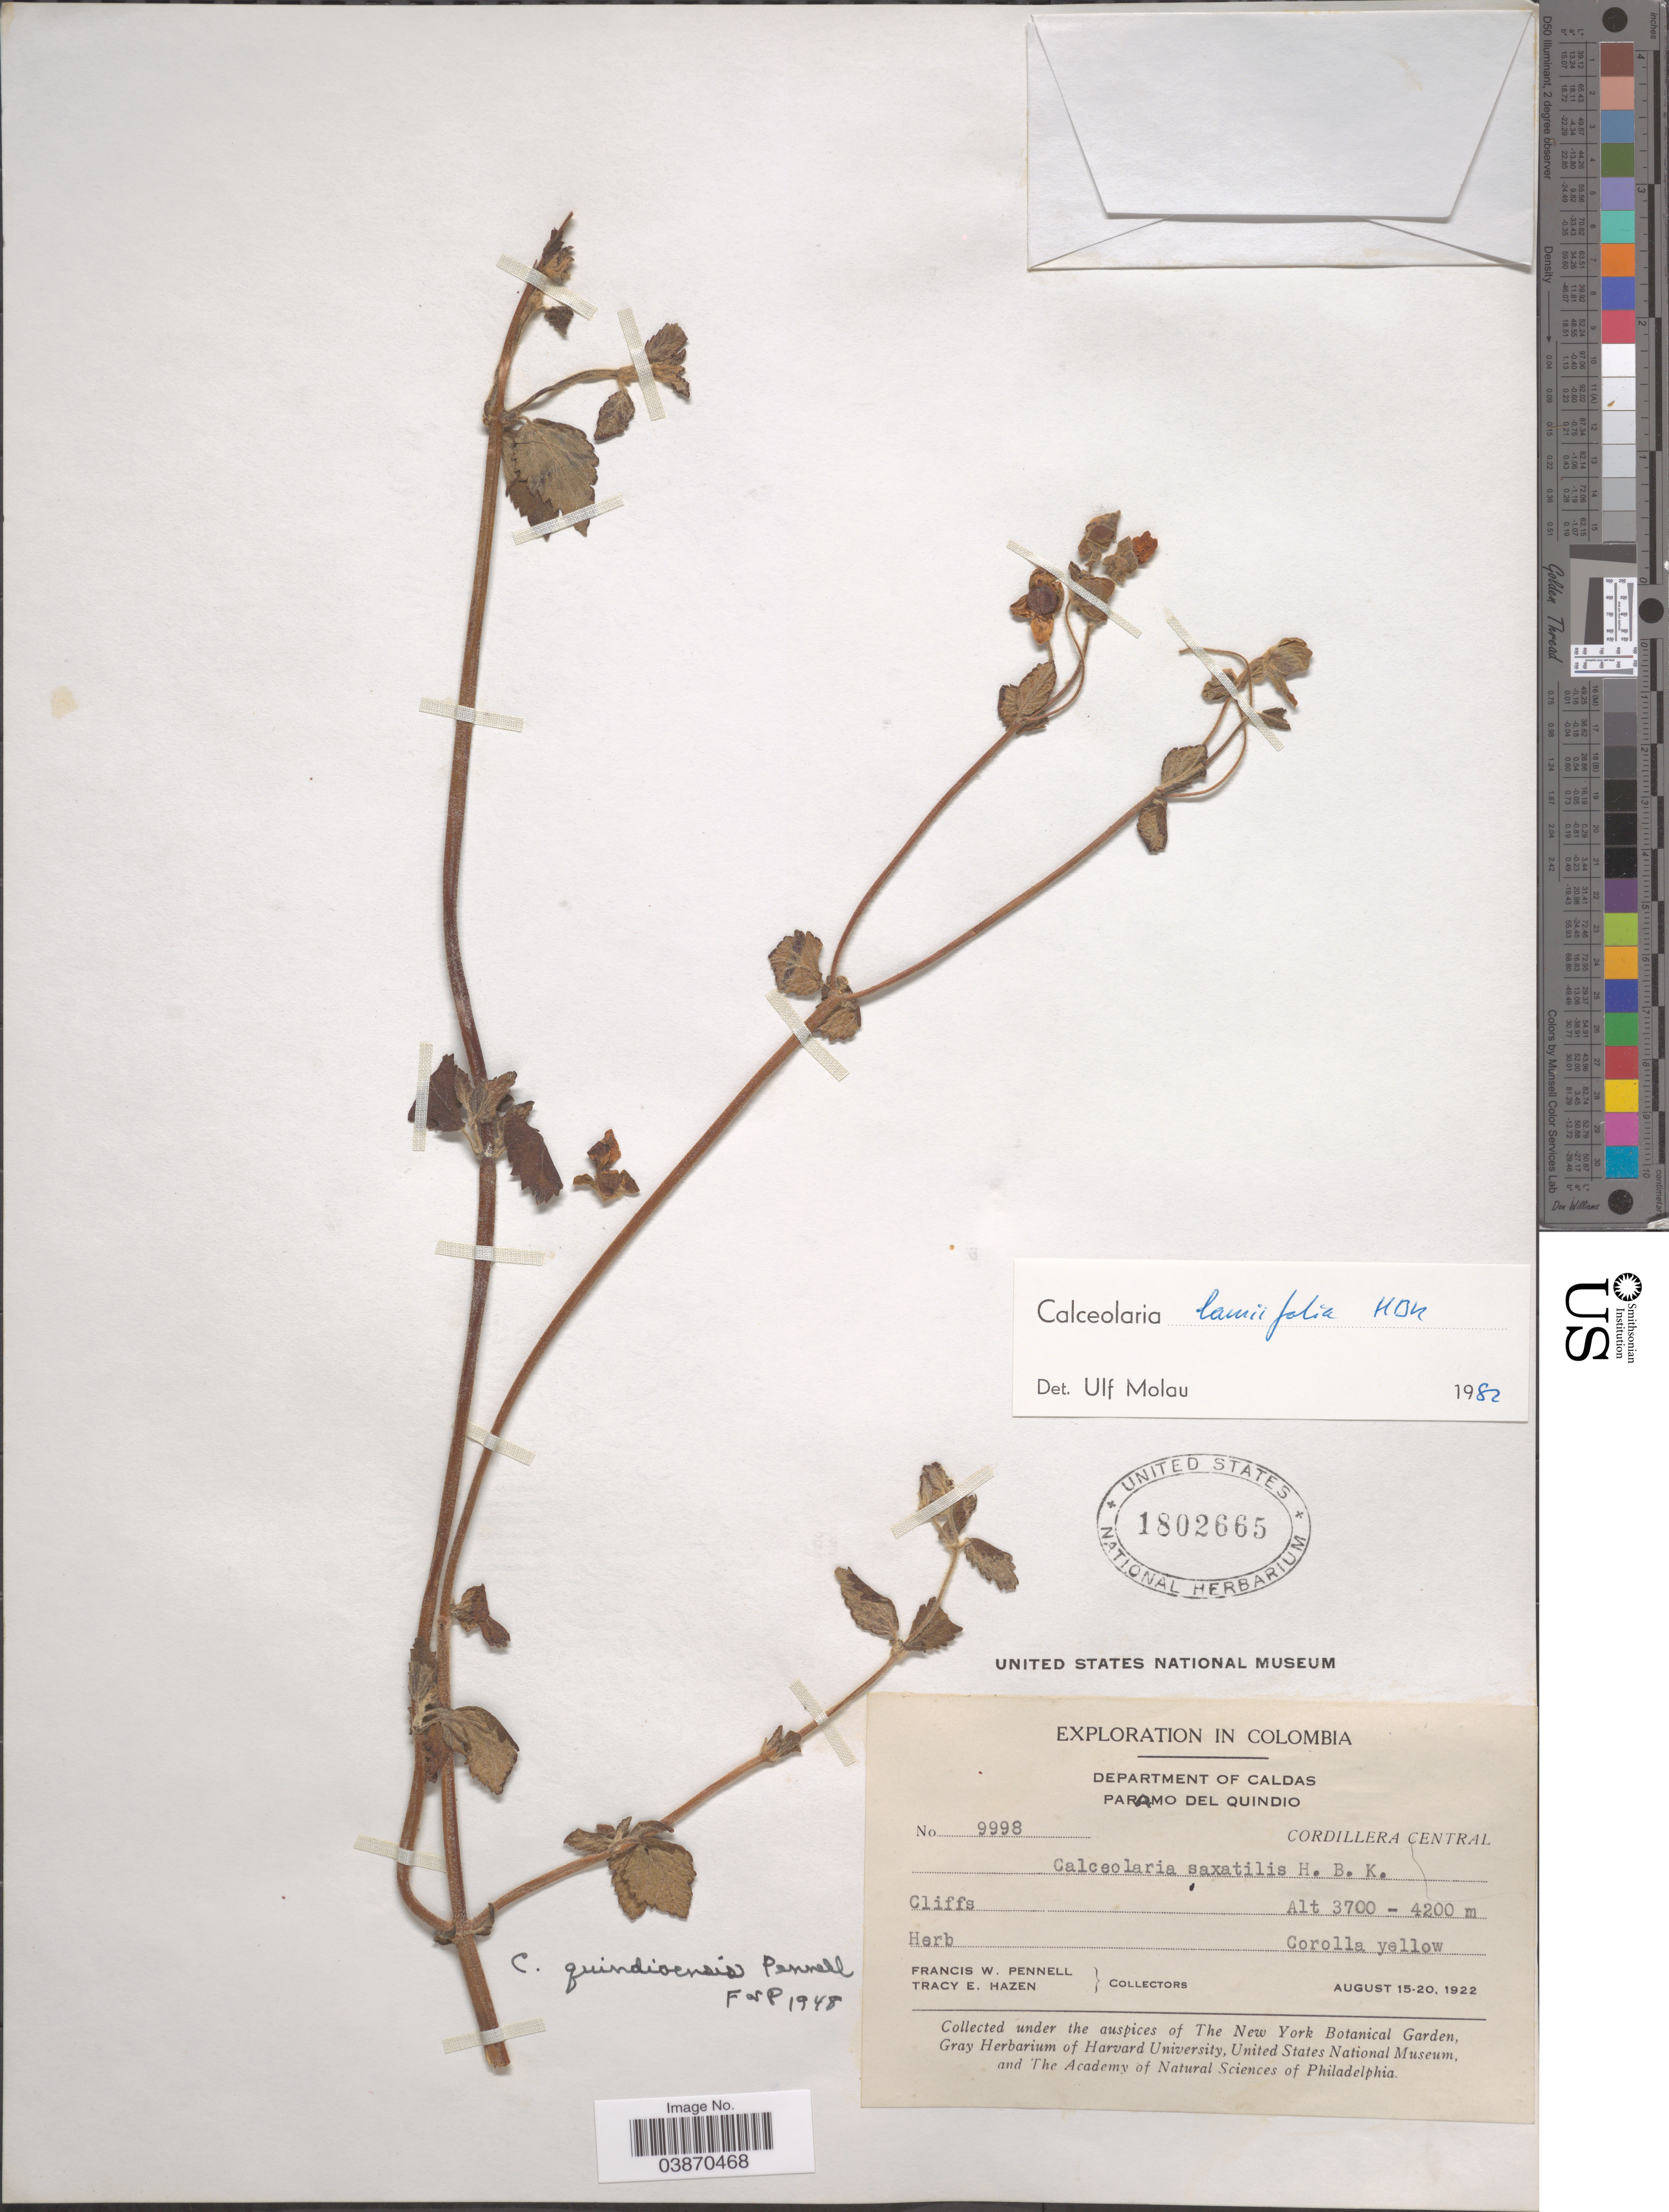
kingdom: Plantae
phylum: Tracheophyta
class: Magnoliopsida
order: Lamiales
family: Calceolariaceae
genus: Calceolaria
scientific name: Calceolaria lamiifolia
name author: Kunth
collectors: F. W. Pennell & T. E. Hazen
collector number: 9998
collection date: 1922-08-15/1922-08-20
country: Colombia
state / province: Caldas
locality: Department of Caldas, Paramo del Quindio. Cordillera Central.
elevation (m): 3700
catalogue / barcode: US 1802665